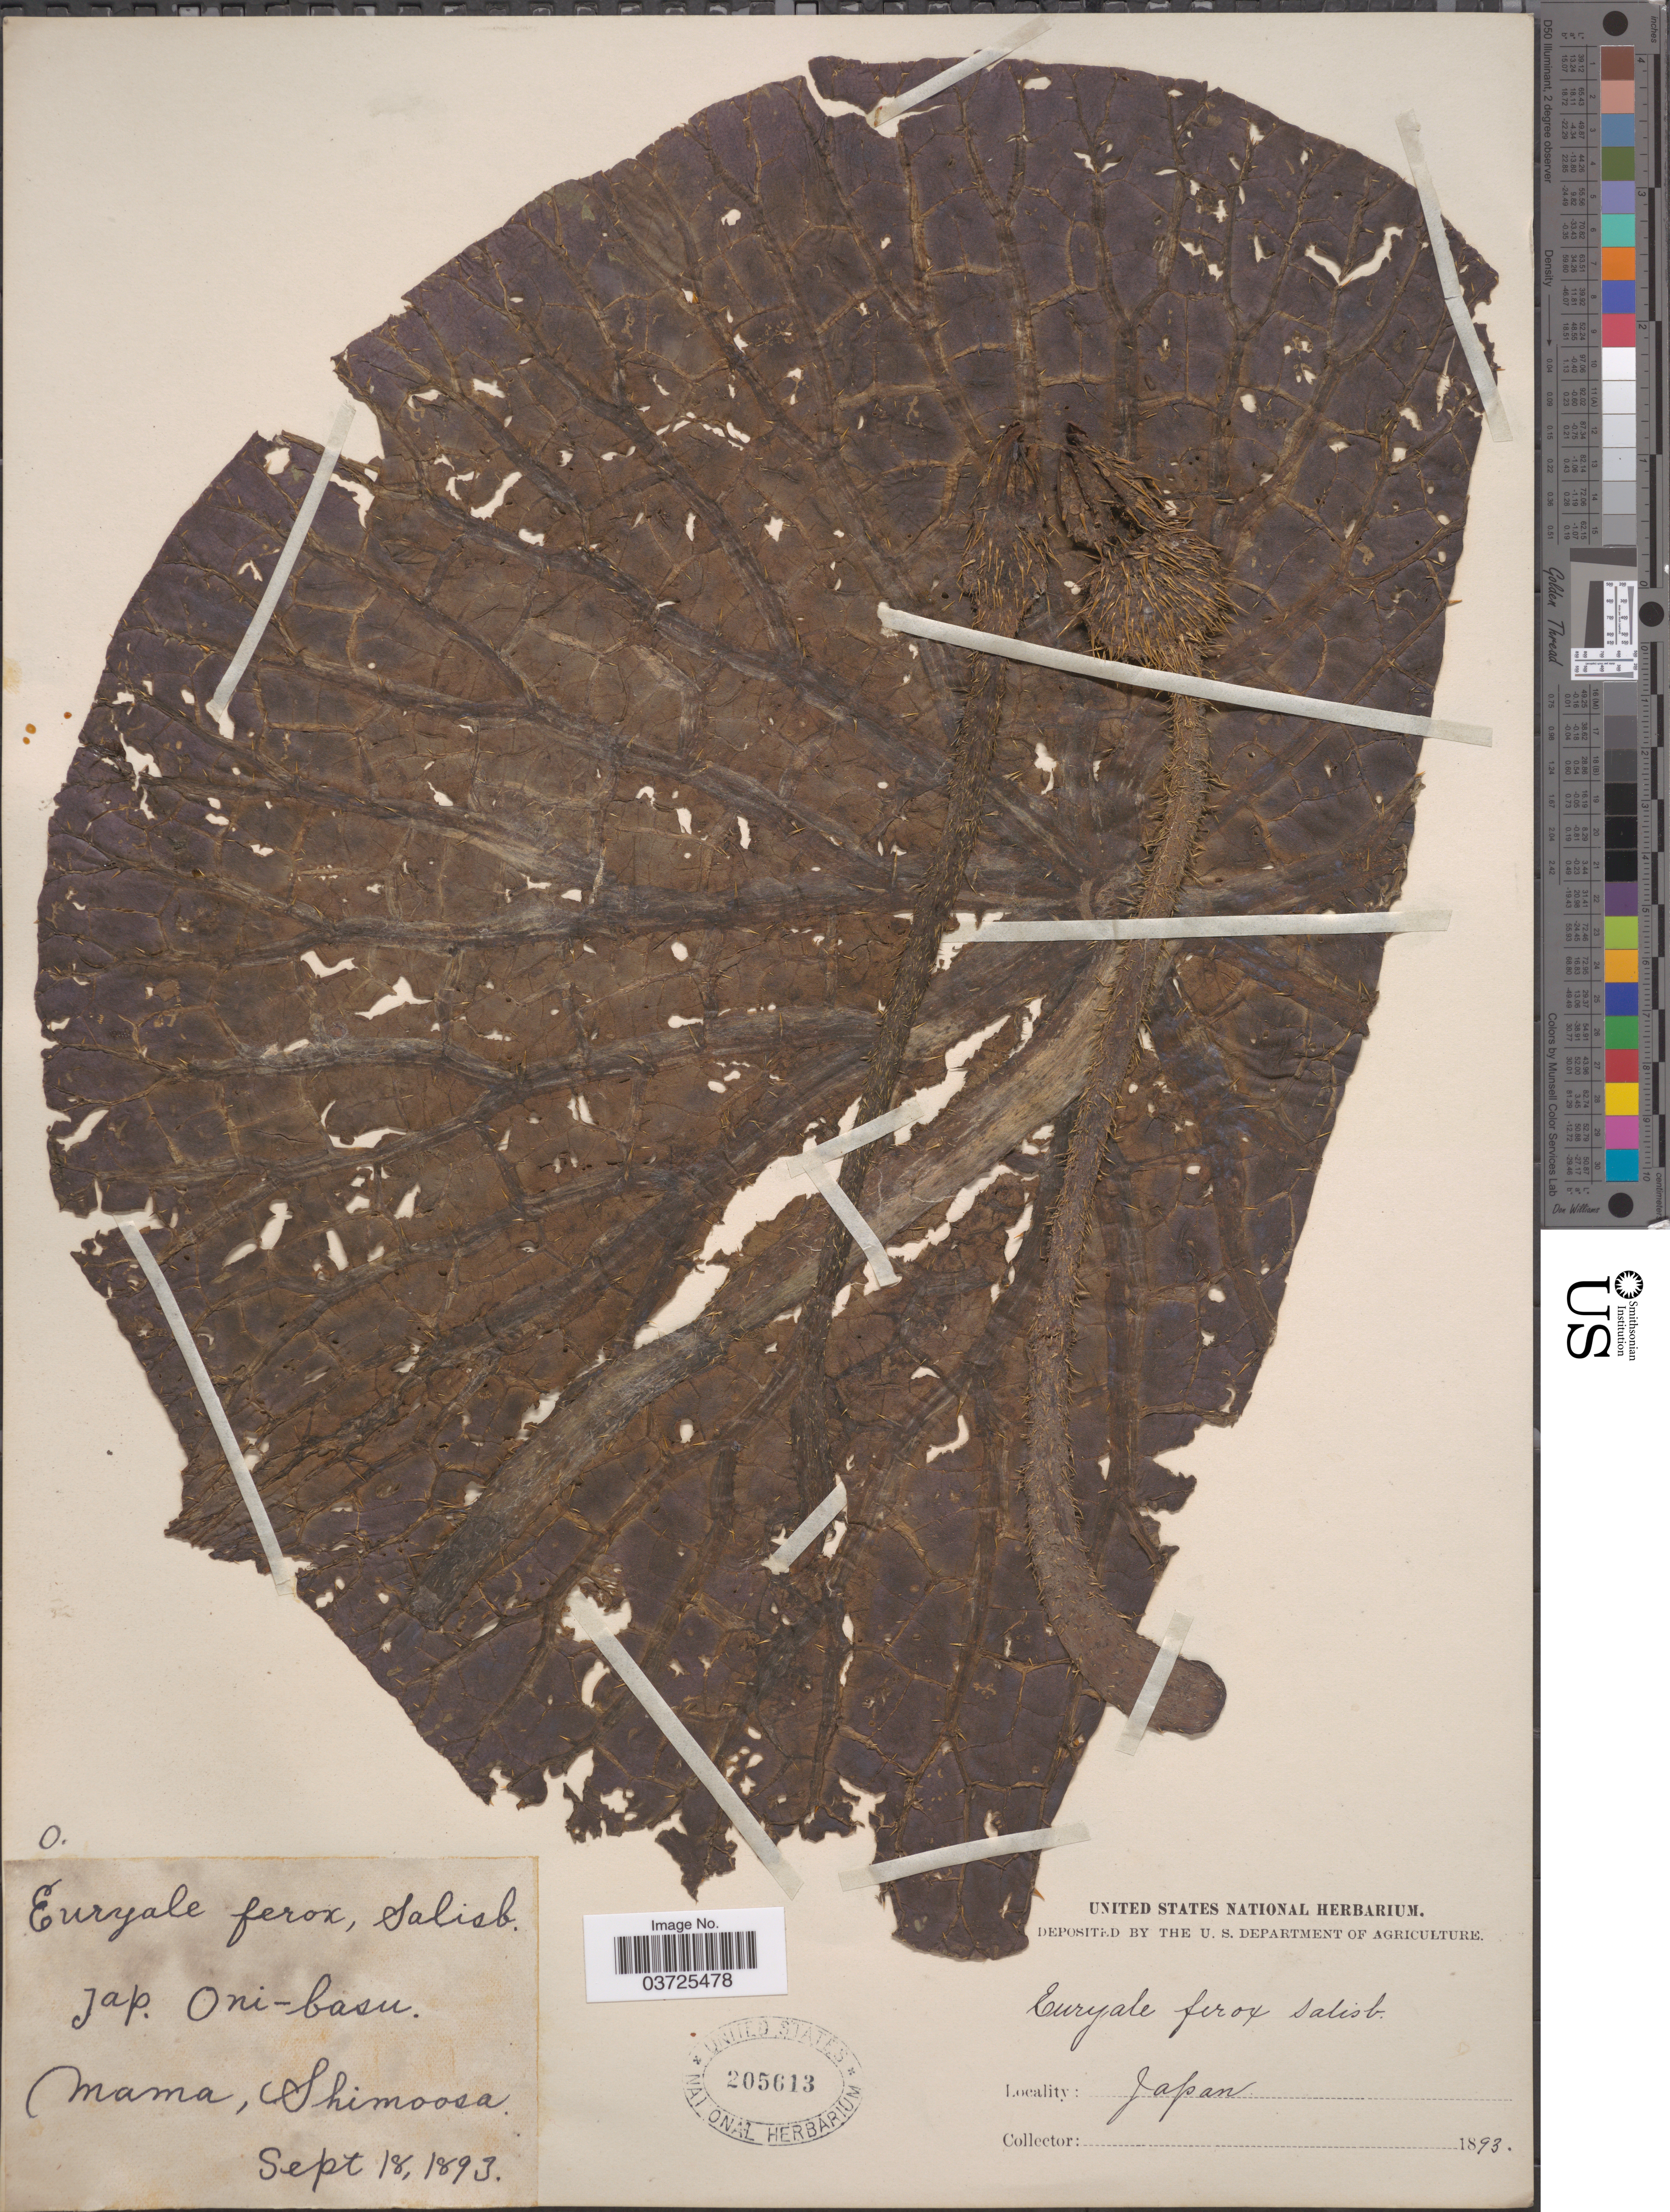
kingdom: Plantae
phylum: Tracheophyta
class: Magnoliopsida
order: Nymphaeales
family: Nymphaeaceae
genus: Euryale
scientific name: Euryale ferox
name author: Salisb.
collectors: ex herb. United States National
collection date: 1893-09-18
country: Japan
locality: Mama, Shimoosa.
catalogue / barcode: US 205613